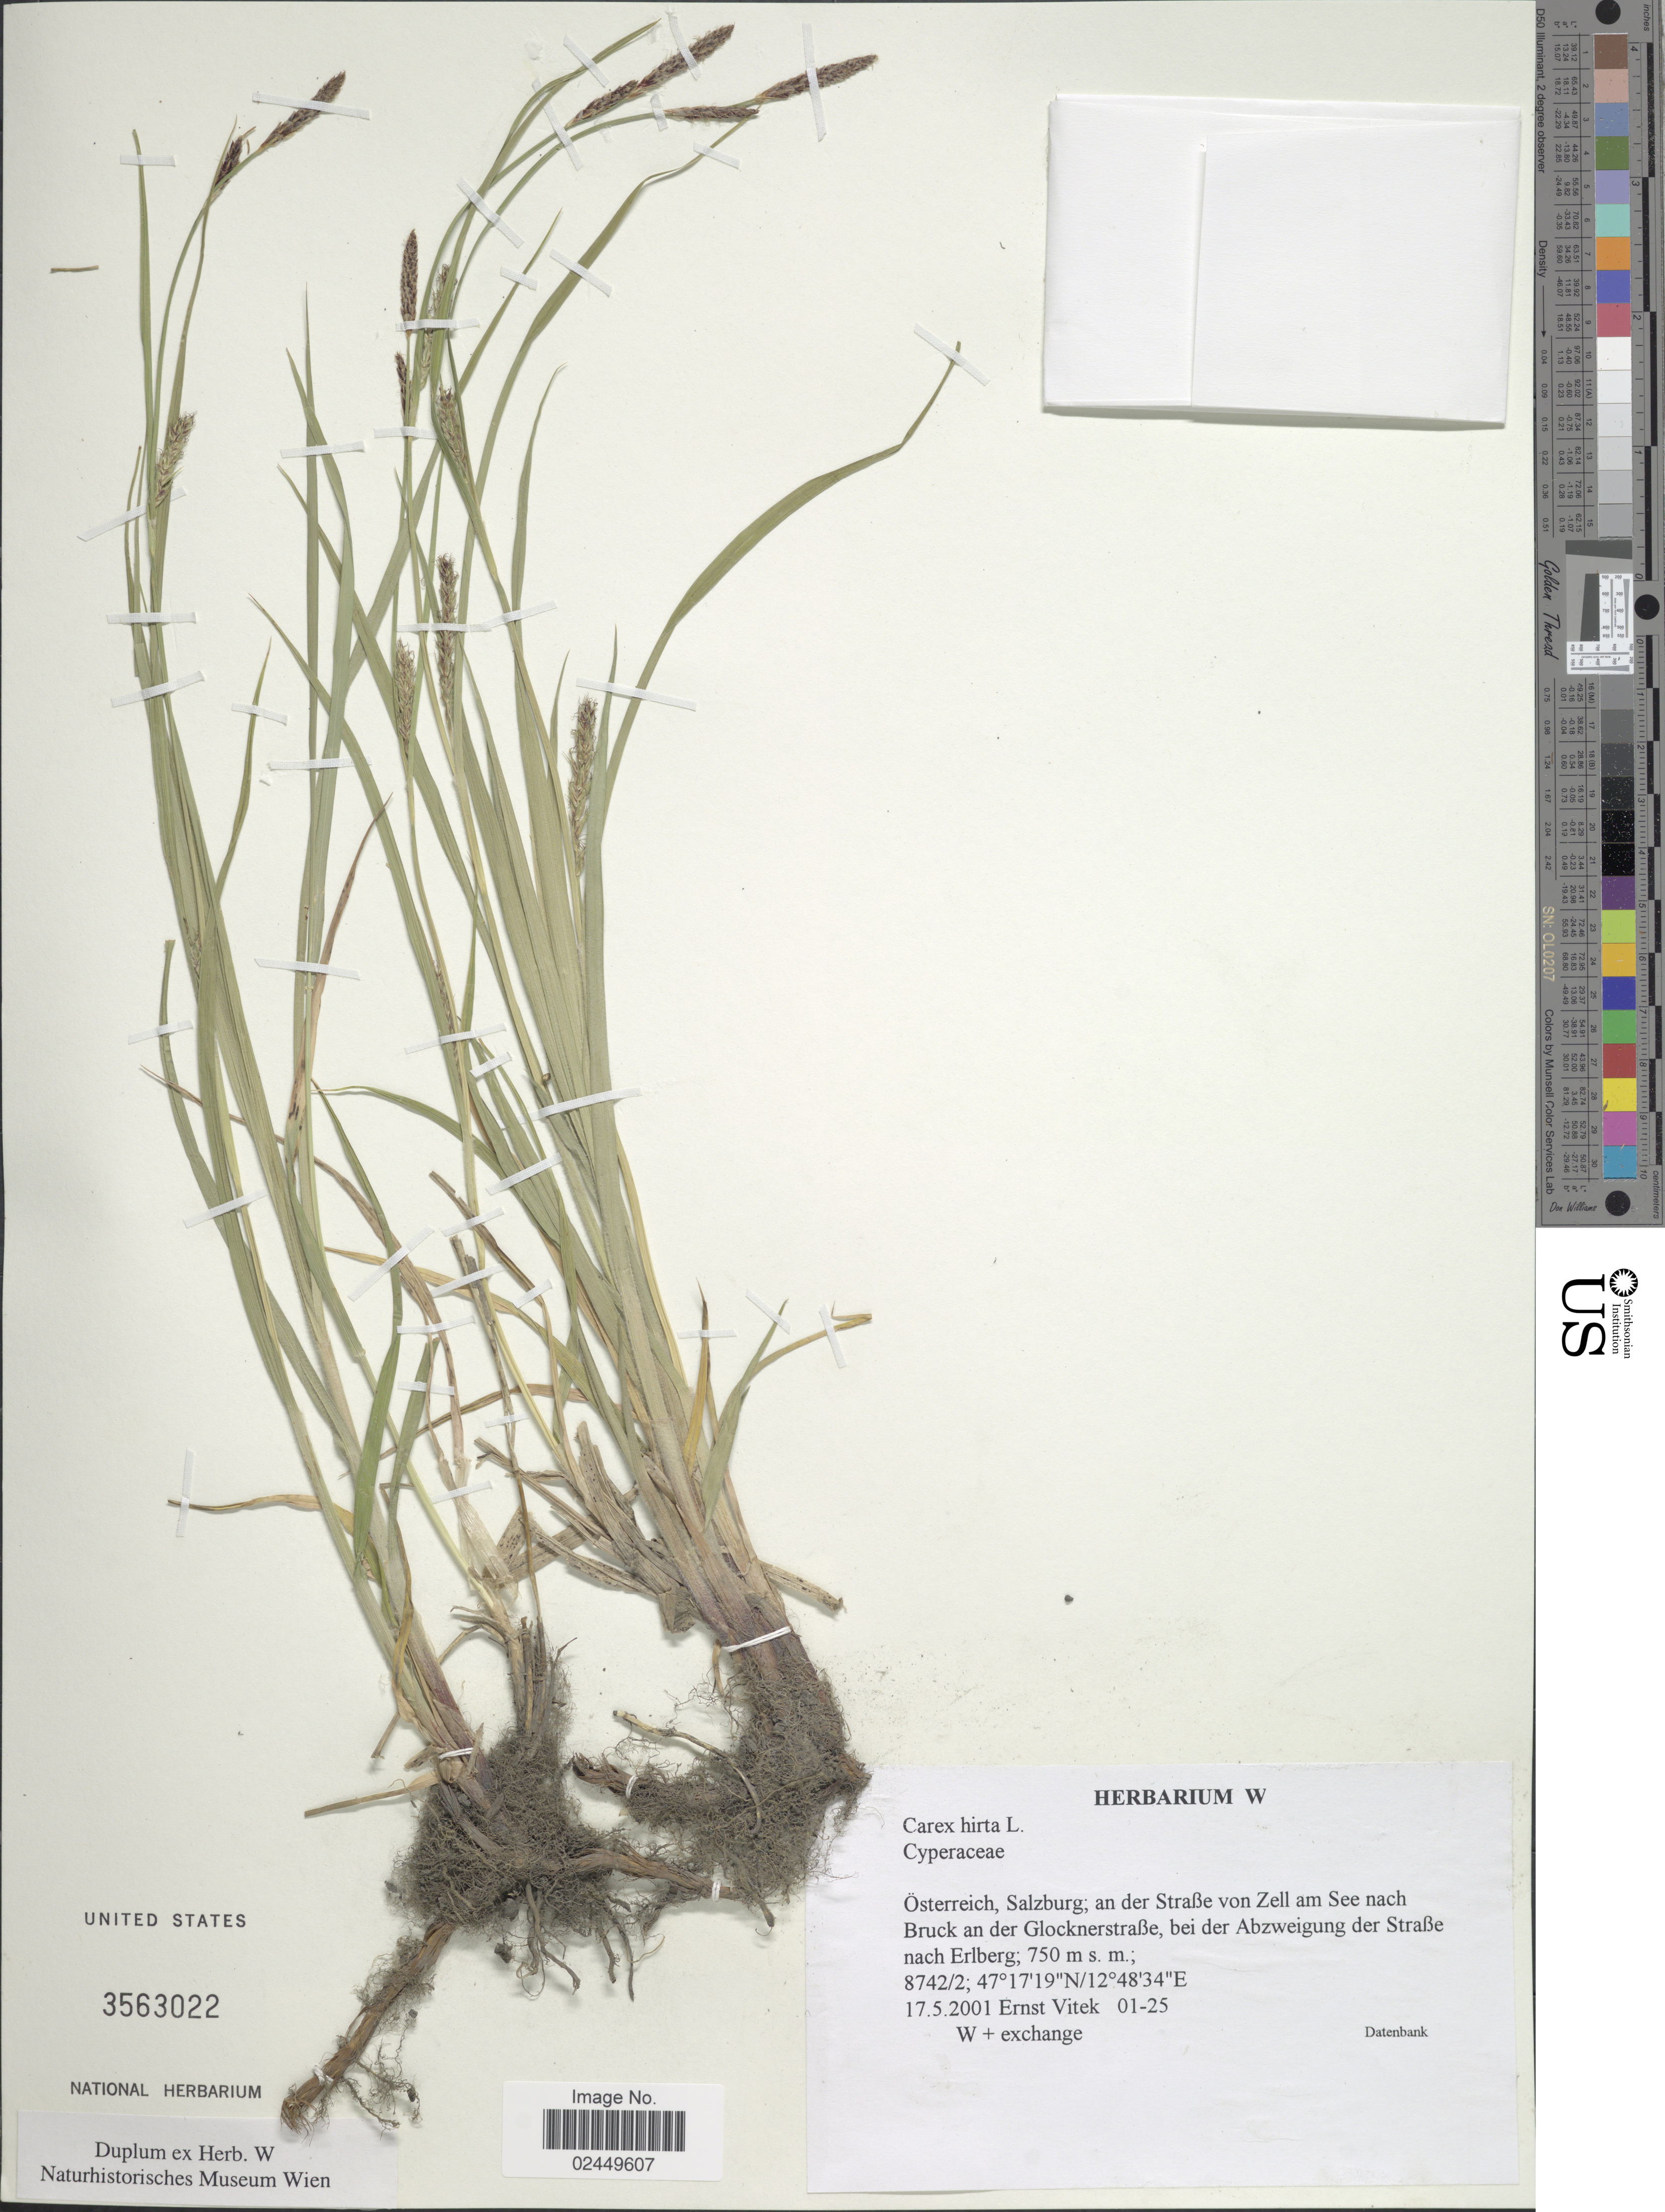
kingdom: Plantae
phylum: Tracheophyta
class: Liliopsida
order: Poales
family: Cyperaceae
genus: Carex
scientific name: Carex hirta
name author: L.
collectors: E. Vitek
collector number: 01-25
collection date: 2001-05-17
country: Austria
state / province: Salzburg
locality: Osterreich, Salzburg; an der Strabe von Zell am See nach Bruck an der Glocknerstrabe, bei der Abzweigung der Strabe nach Erlberg.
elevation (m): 750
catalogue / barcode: US 3563022